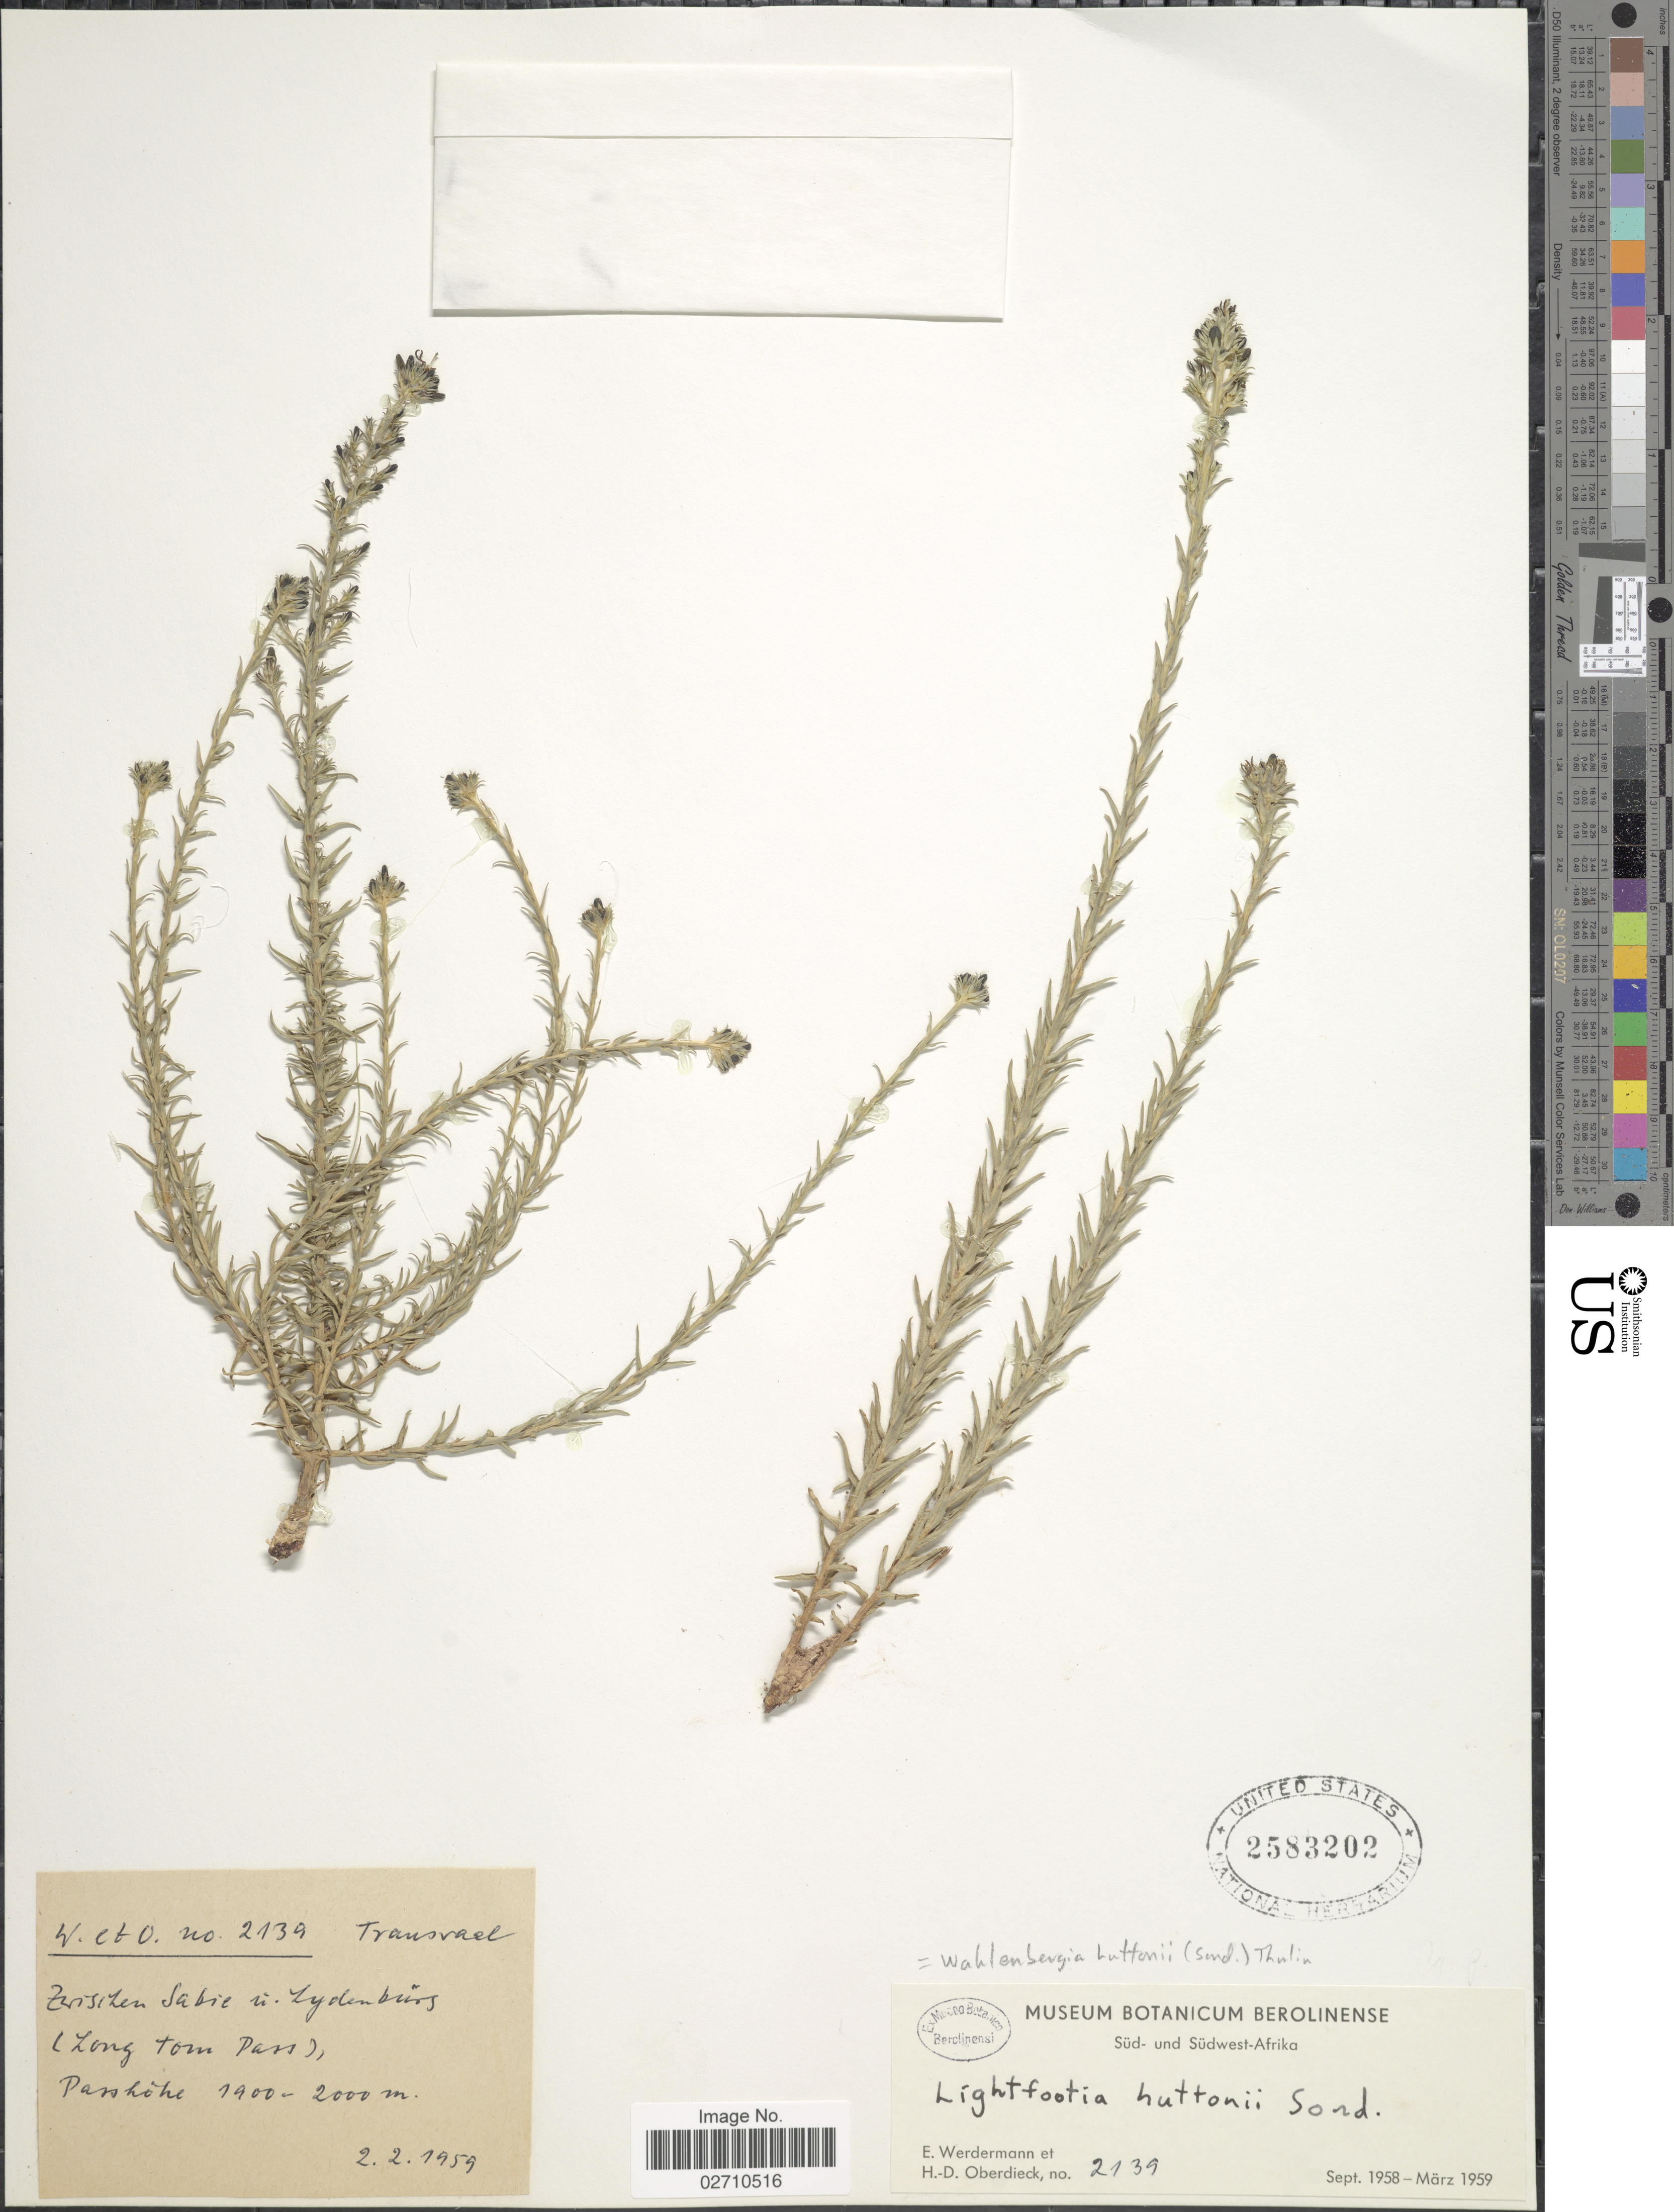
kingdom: Plantae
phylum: Tracheophyta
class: Magnoliopsida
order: Asterales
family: Campanulaceae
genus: Wahlenbergia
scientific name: Wahlenbergia huttonii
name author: (Sond.) Thulin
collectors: E. Werdermann & H. Oberdieck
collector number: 2139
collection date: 1959-02-02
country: South Africa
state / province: Mpumalanga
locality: Süd- und Süswest-Afrika. Transvaal. Zwischen Sabie u. Lydenburg, (Long Tom Pass), Passhöhe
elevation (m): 1900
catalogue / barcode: US 2583202